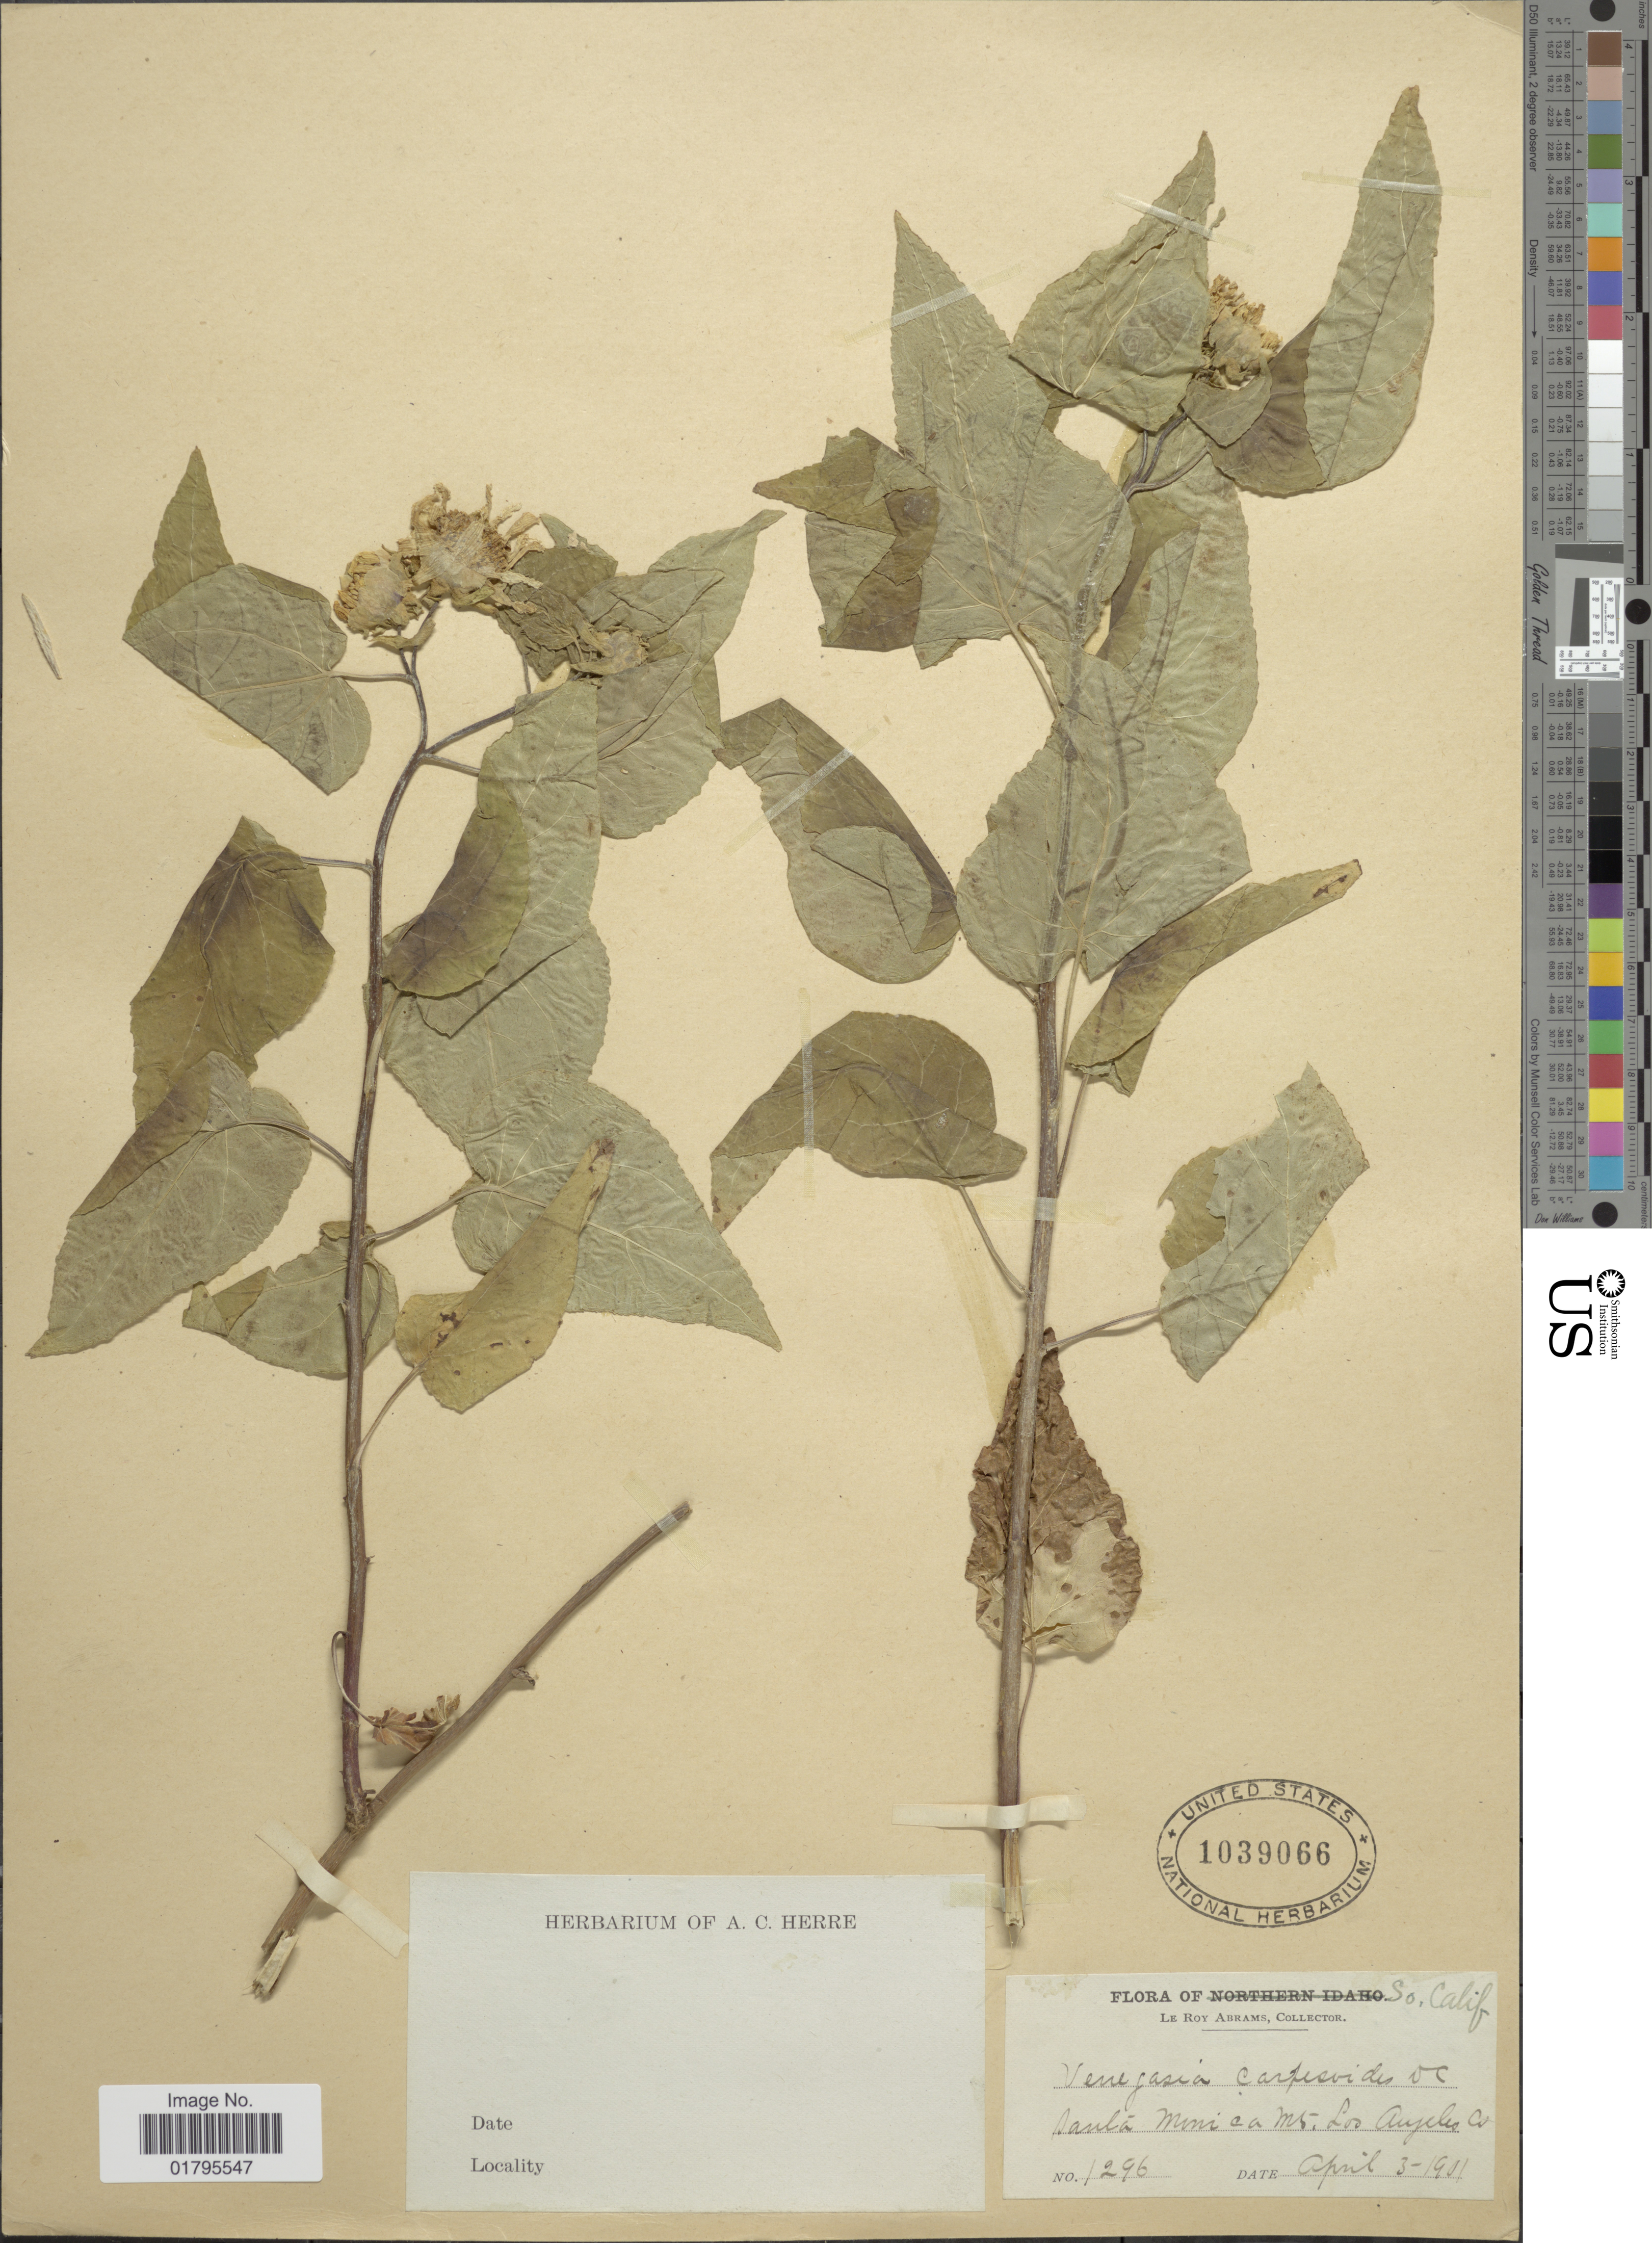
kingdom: Plantae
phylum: Tracheophyta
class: Magnoliopsida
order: Asterales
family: Asteraceae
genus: Venegasia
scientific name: Venegasia carpesioides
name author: DC.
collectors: L. Abrams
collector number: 1296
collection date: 1901-04-03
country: United States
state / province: California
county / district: Los Angeles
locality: So. California, Santa Monica Mts., Los Angeles Co.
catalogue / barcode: US 1039066